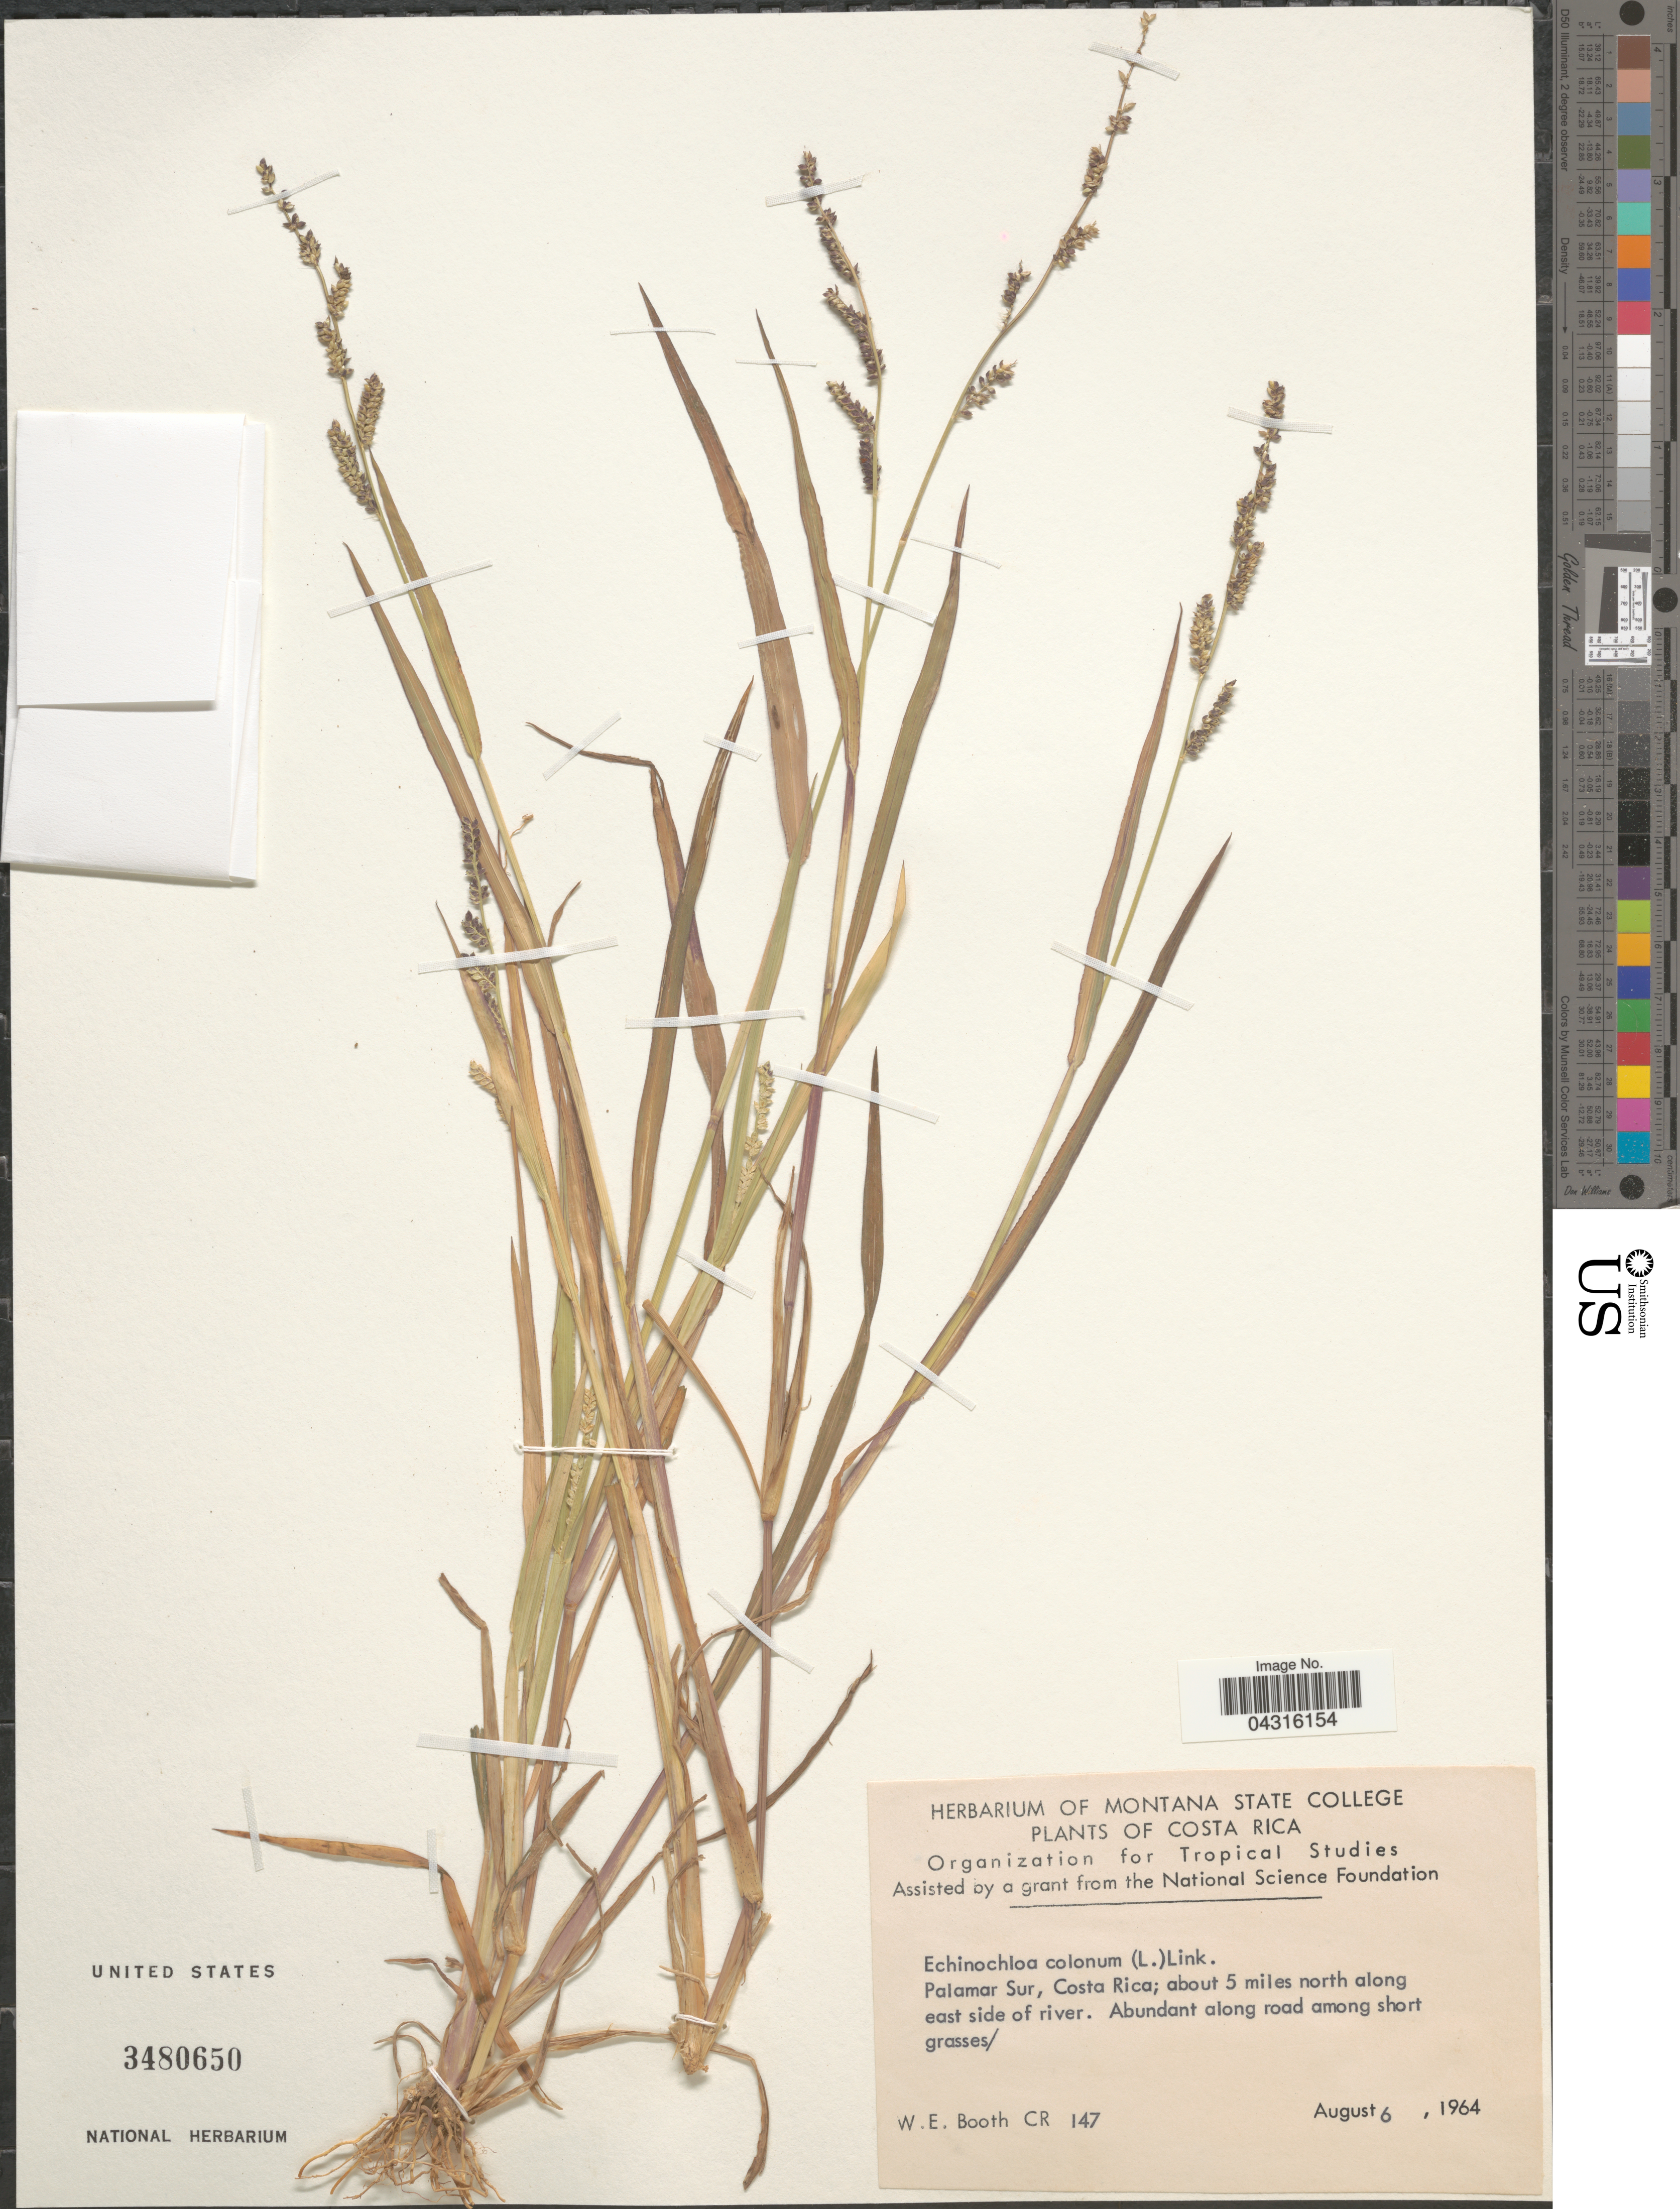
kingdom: Plantae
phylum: Tracheophyta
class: Liliopsida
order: Poales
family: Poaceae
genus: Echinochloa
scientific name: Echinochloa colona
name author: (L.) Link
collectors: W. Booth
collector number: CR147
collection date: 1964-08-06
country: Costa Rica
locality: Palamar Sur; about 5 miles north along east side of river.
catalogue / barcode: US 3480650